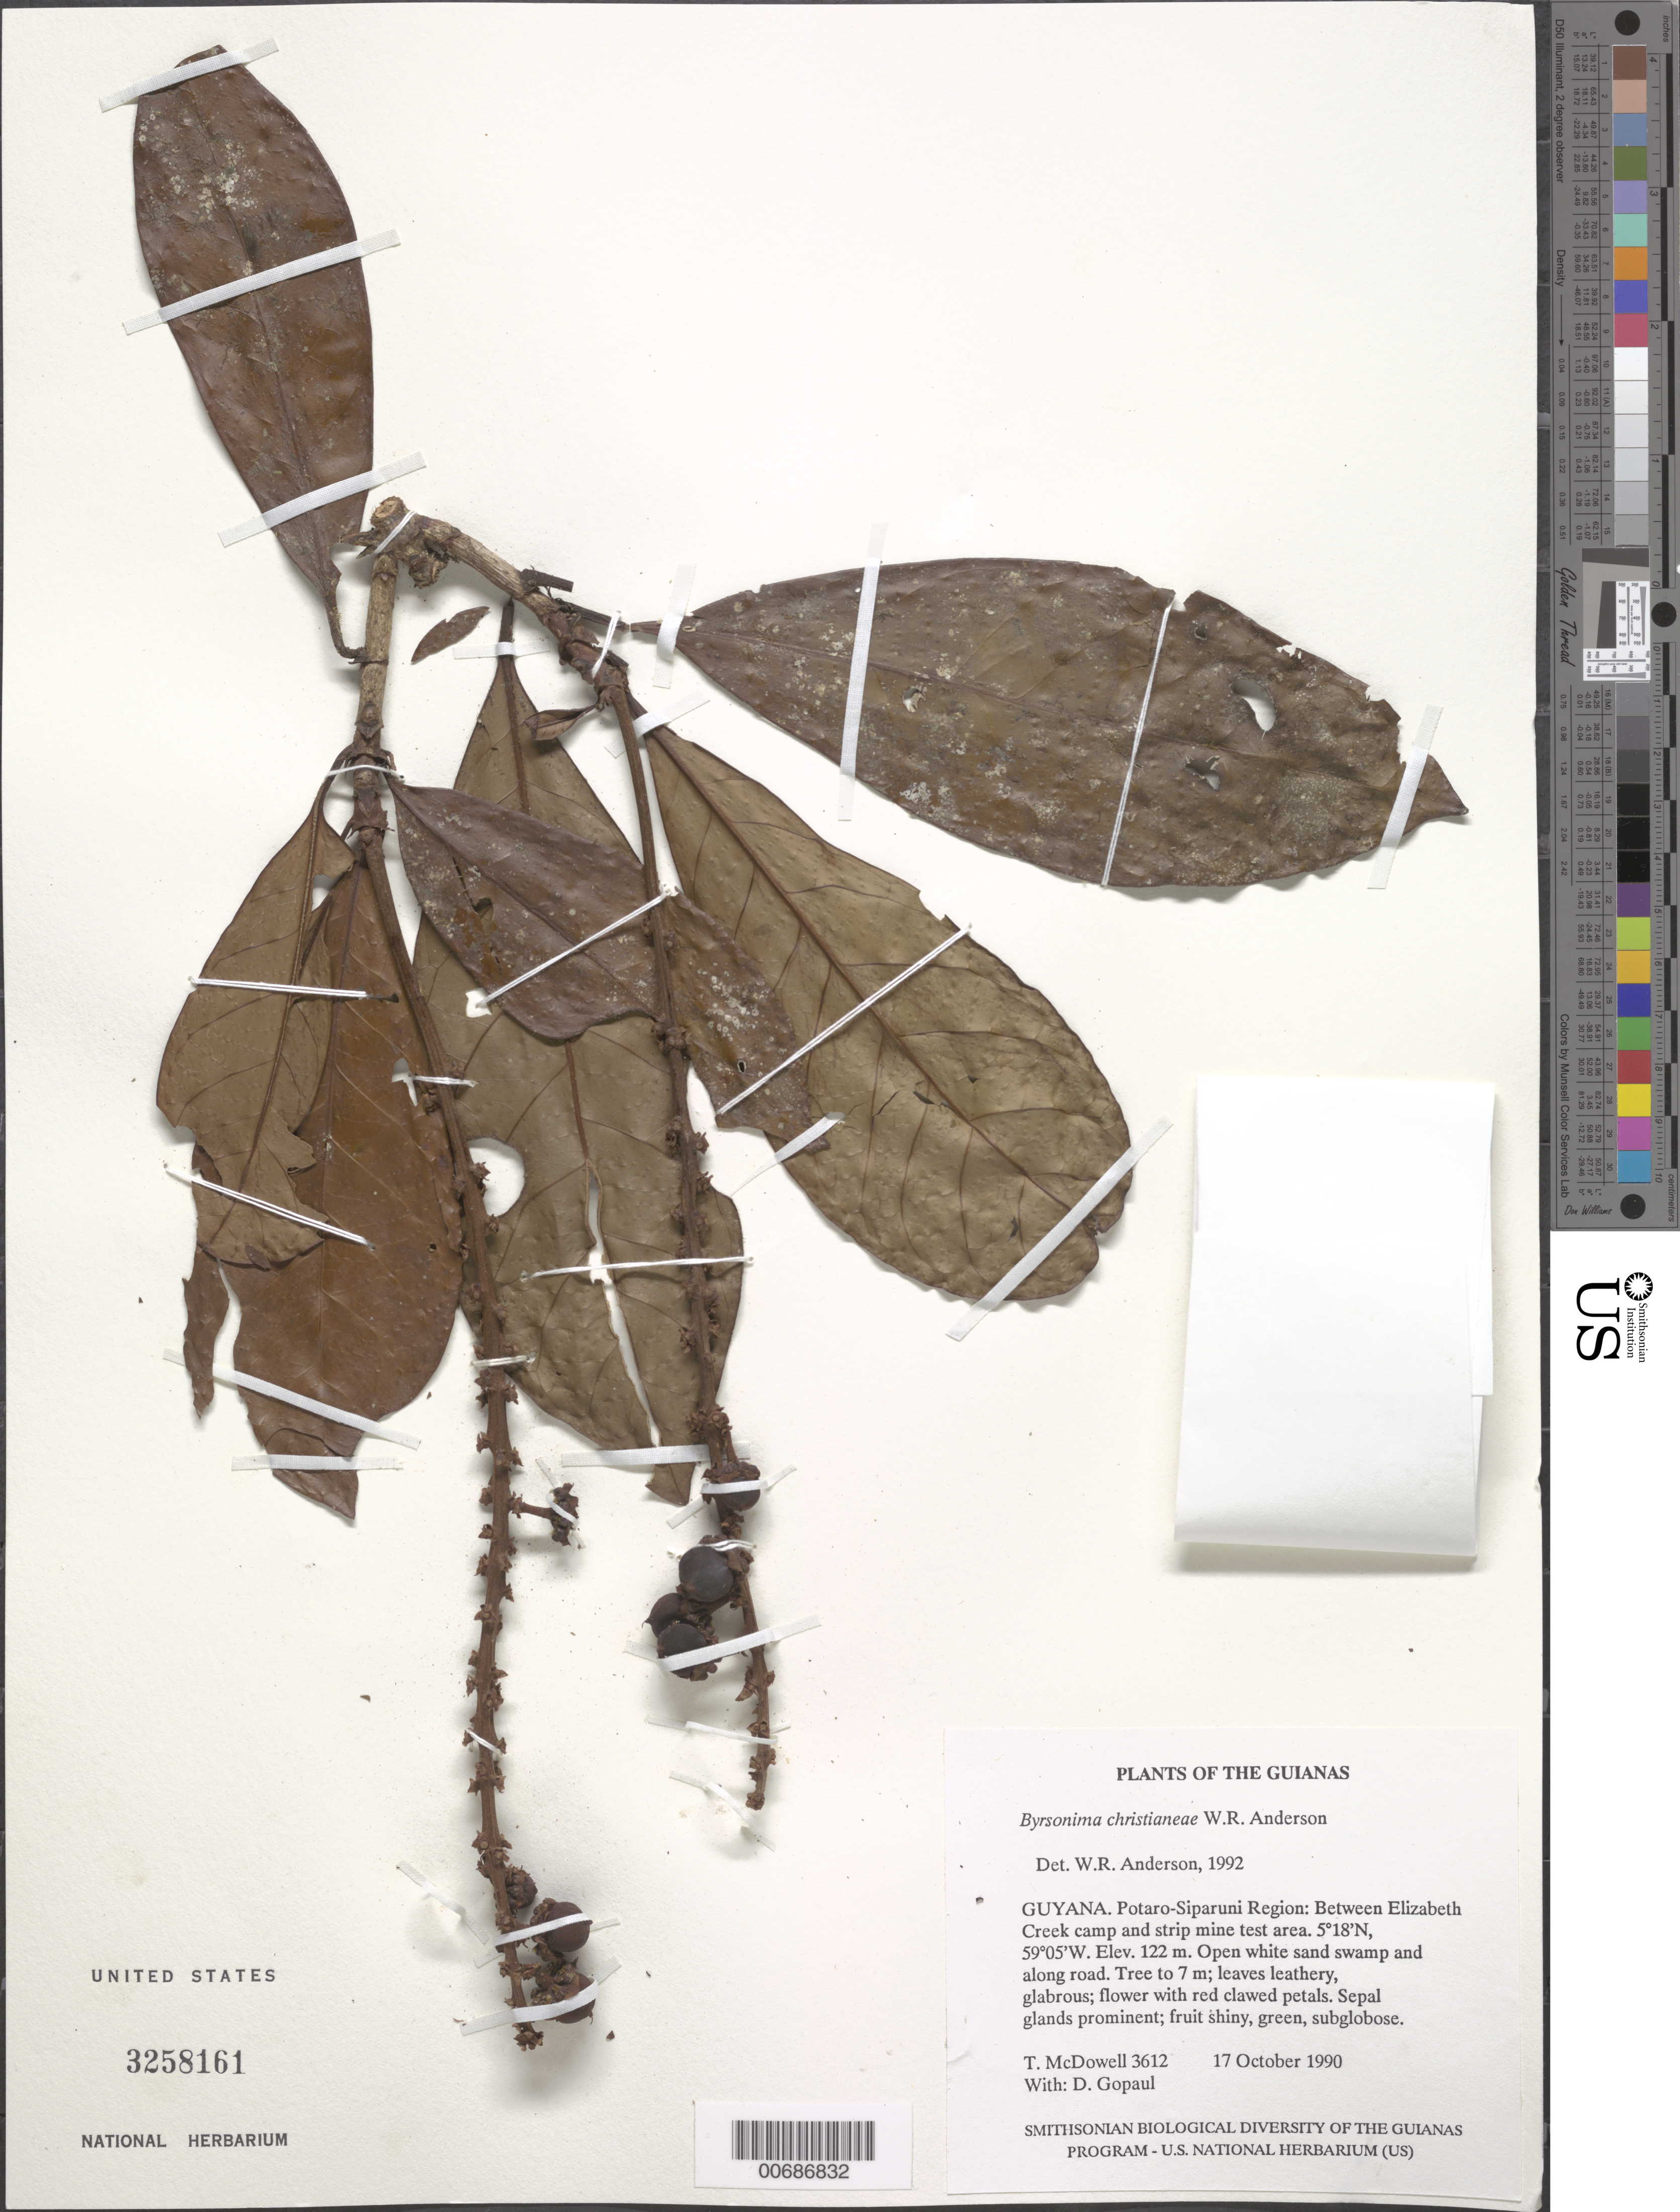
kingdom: Plantae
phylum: Tracheophyta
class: Magnoliopsida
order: Malpighiales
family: Malpighiaceae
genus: Byrsonima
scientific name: Byrsonima christianeae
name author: W.R. Anderson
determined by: Anderson, W. R., (MICH), University of Michigan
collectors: T. McDowell & D. Gopaul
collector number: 3612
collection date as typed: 17 October 1990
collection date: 1990-10-17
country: Guyana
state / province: Potaro-Siparuni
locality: Between Elizabeth Creek camp and strip mine test area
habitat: Open white sand swamp and along road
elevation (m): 122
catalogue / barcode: US 3258161